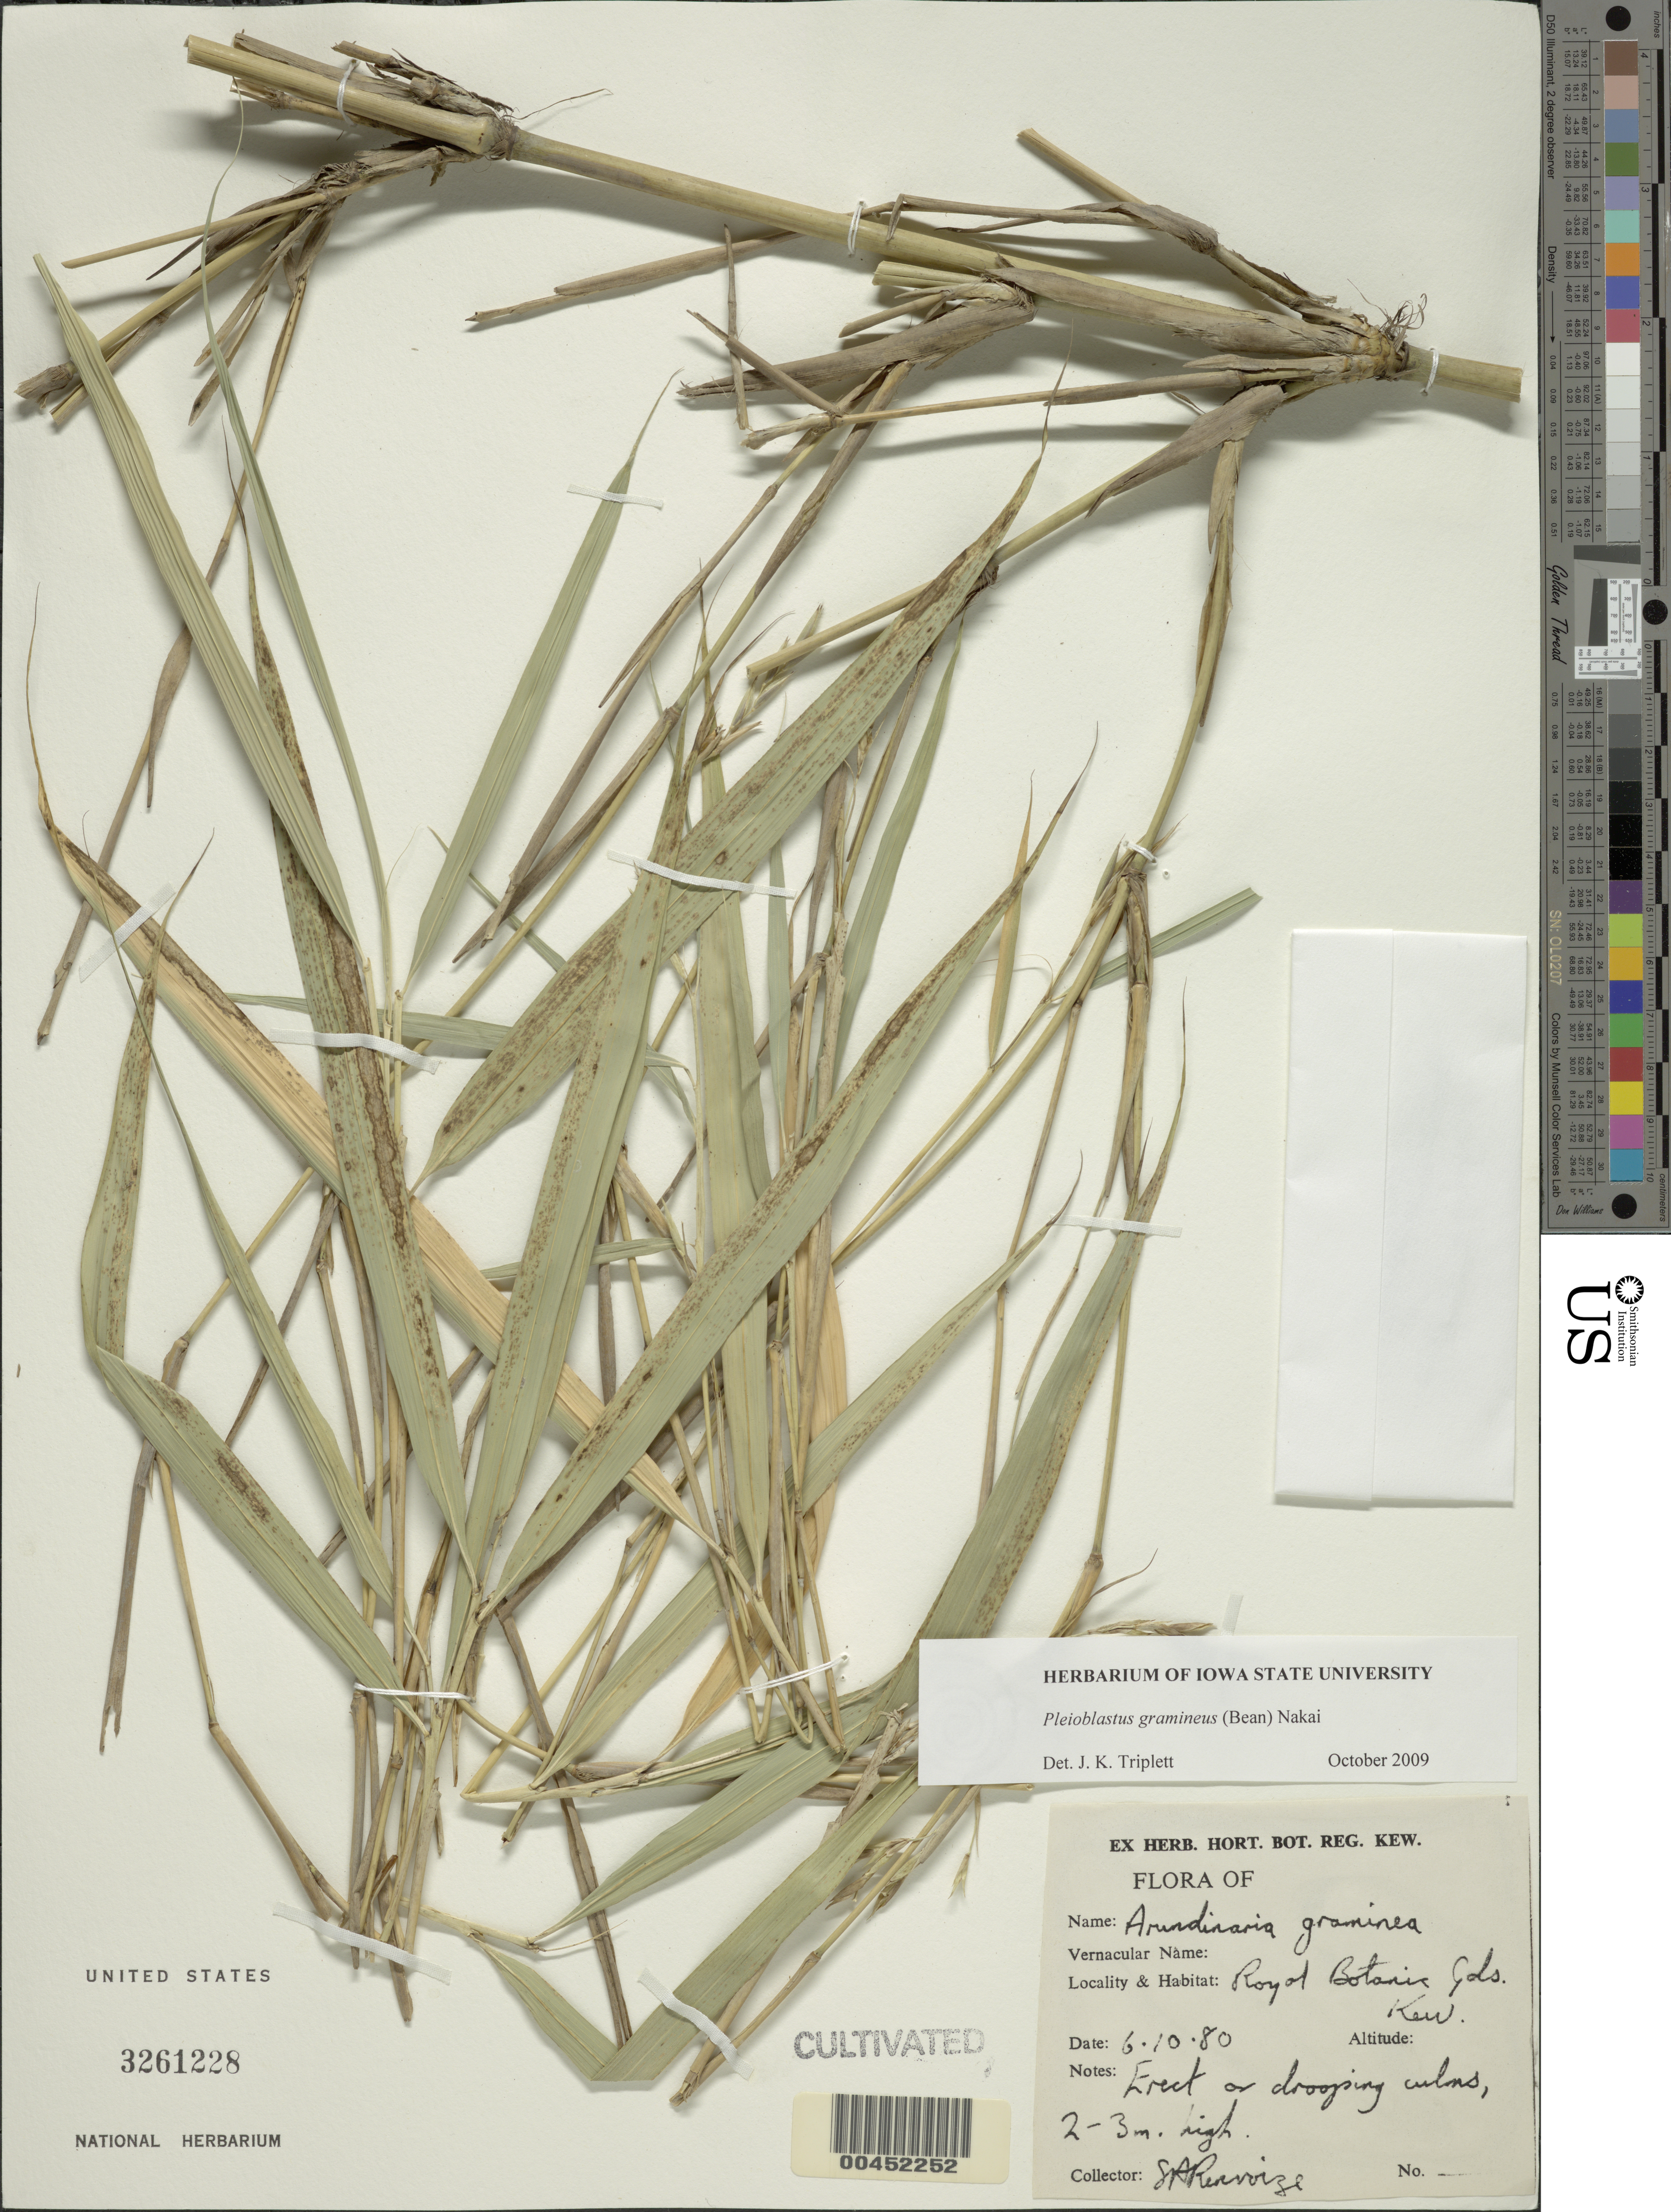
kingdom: Plantae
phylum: Tracheophyta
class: Liliopsida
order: Poales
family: Poaceae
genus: Pleioblastus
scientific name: Pleioblastus gramineus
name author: (Bean) Nakai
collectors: S. A. Renvoize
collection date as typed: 06 Oct 1980 or 10 Jun 1980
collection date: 1980-06-10 or 1980-10-06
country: United Kingdom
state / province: England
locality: Royal Botanic Gardens, Kew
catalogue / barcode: US 3261228